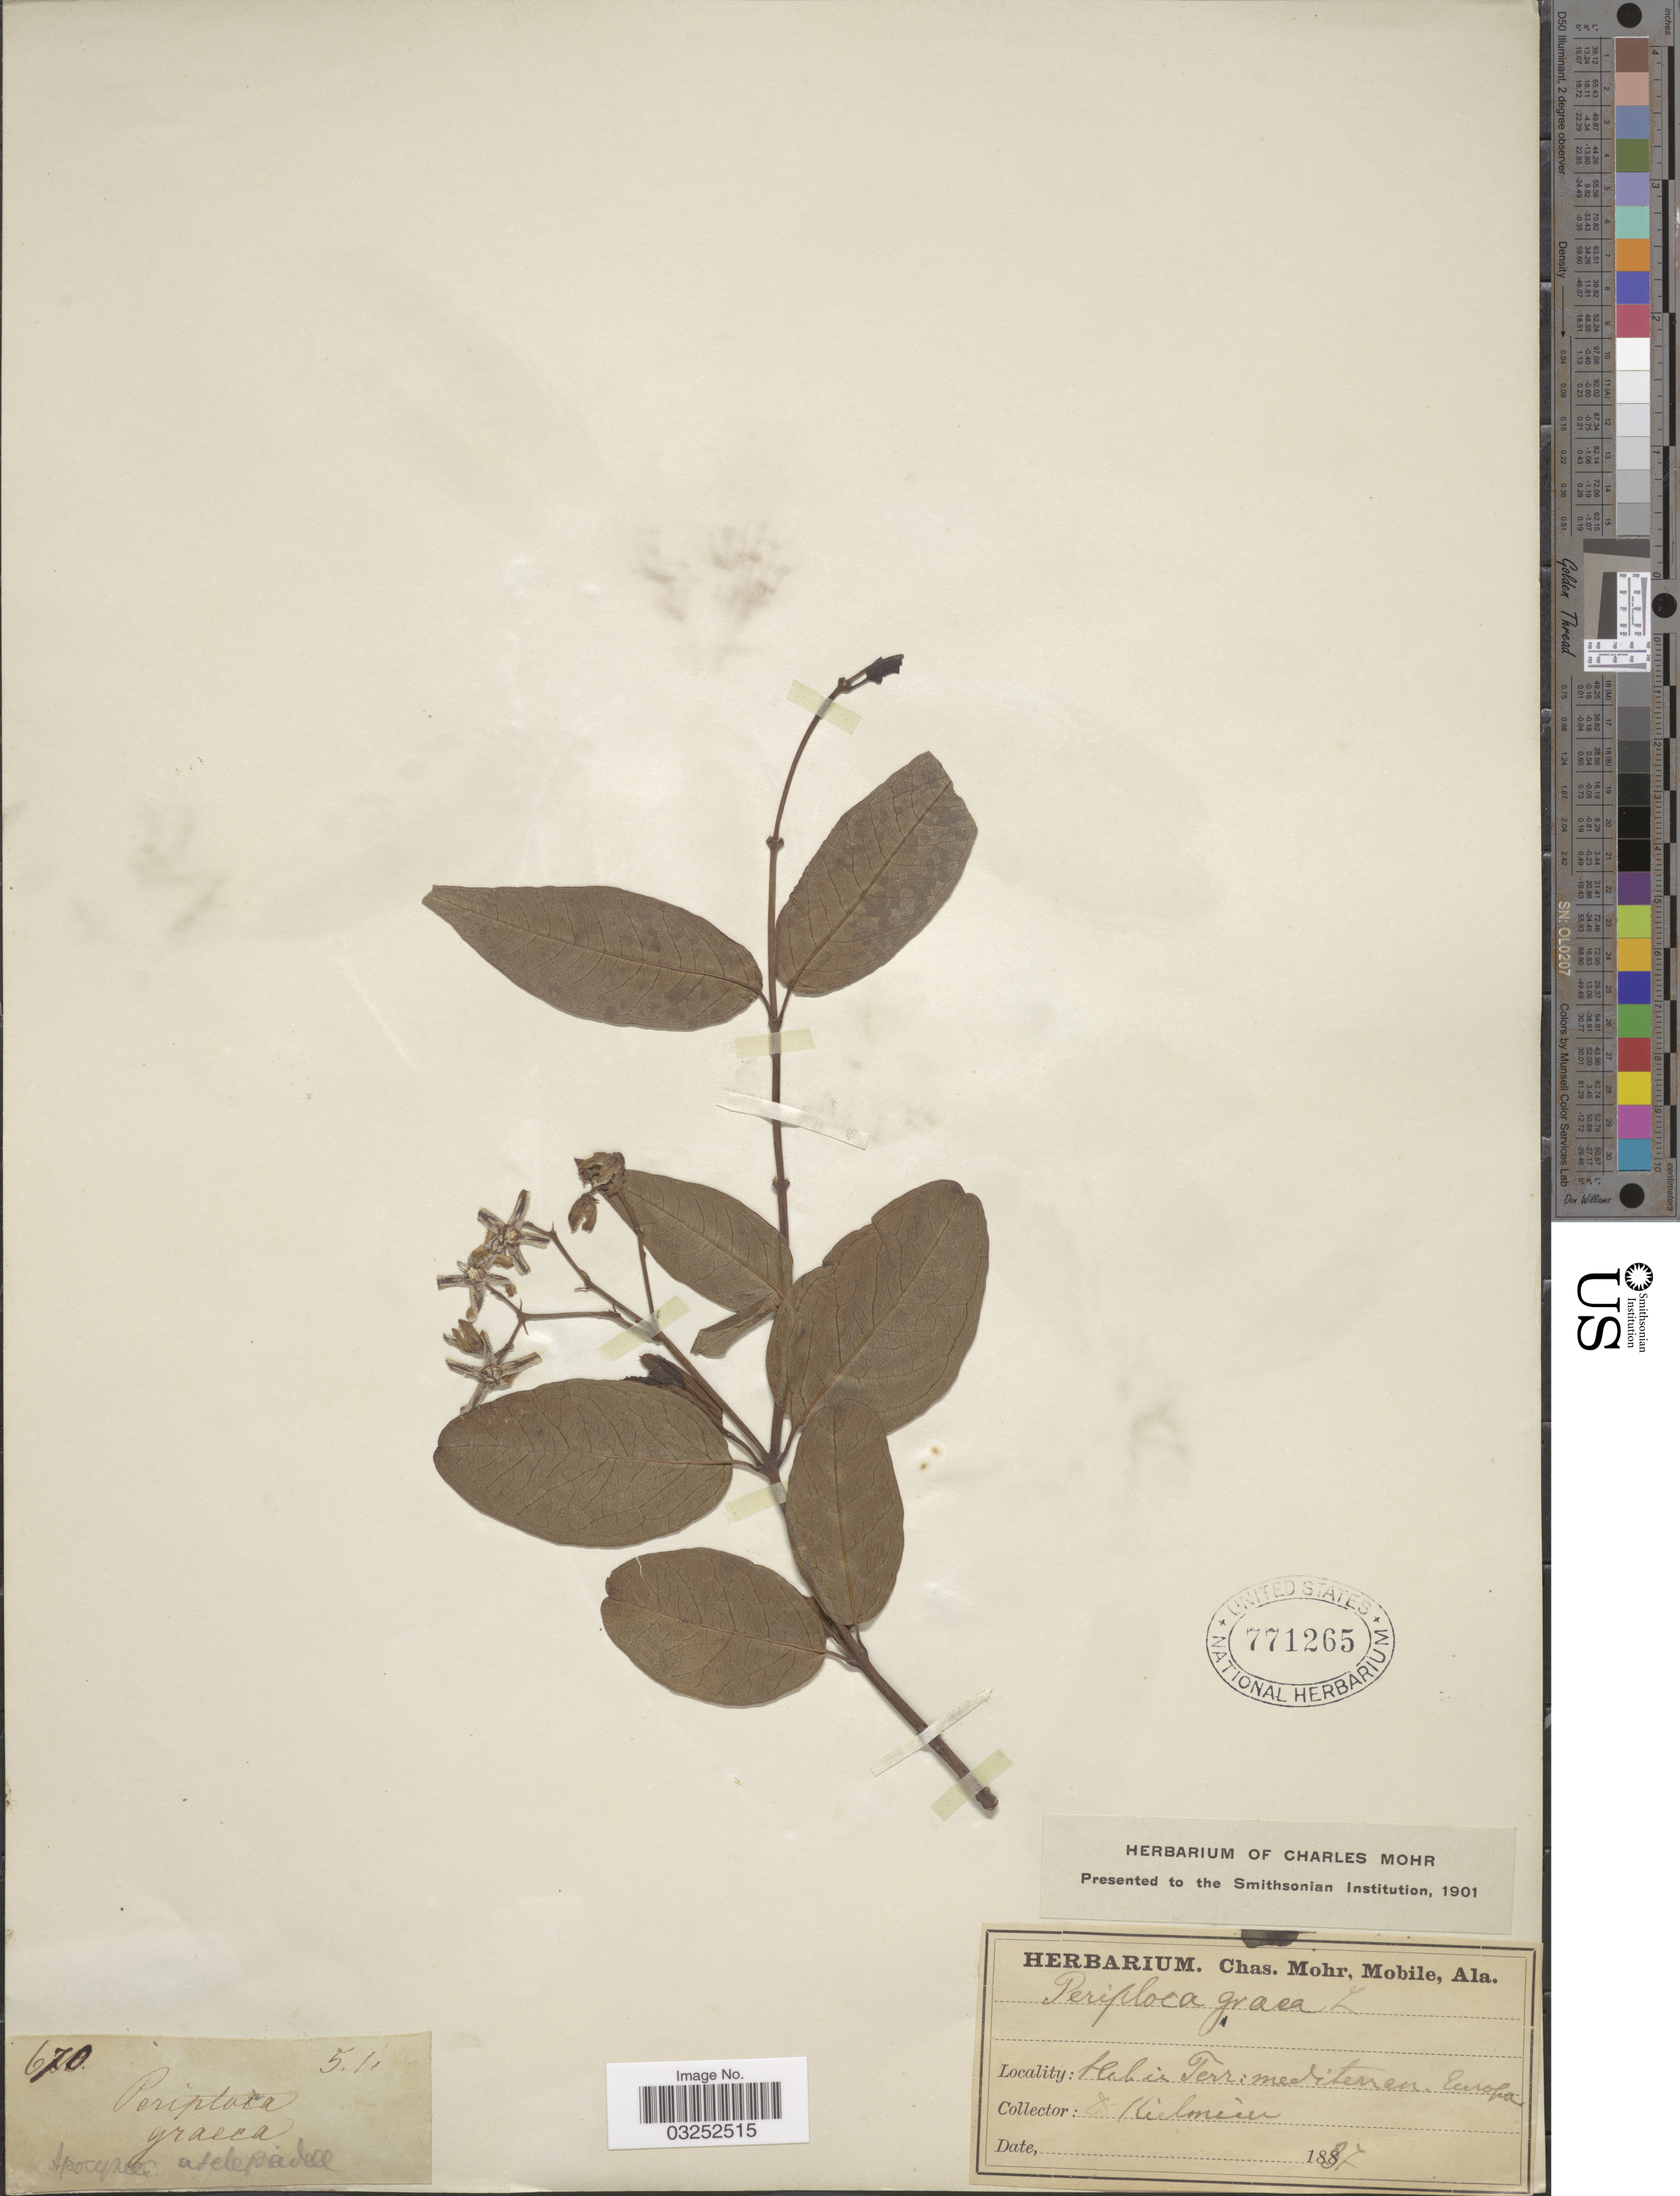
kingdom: Plantae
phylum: Tracheophyta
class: Magnoliopsida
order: Gentianales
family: Apocynaceae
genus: Periploca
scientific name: Periploca graeca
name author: L.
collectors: Kielmeier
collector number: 670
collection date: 1837-01-05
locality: Hab. in Terr: mediterran. Europa.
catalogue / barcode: US 771265